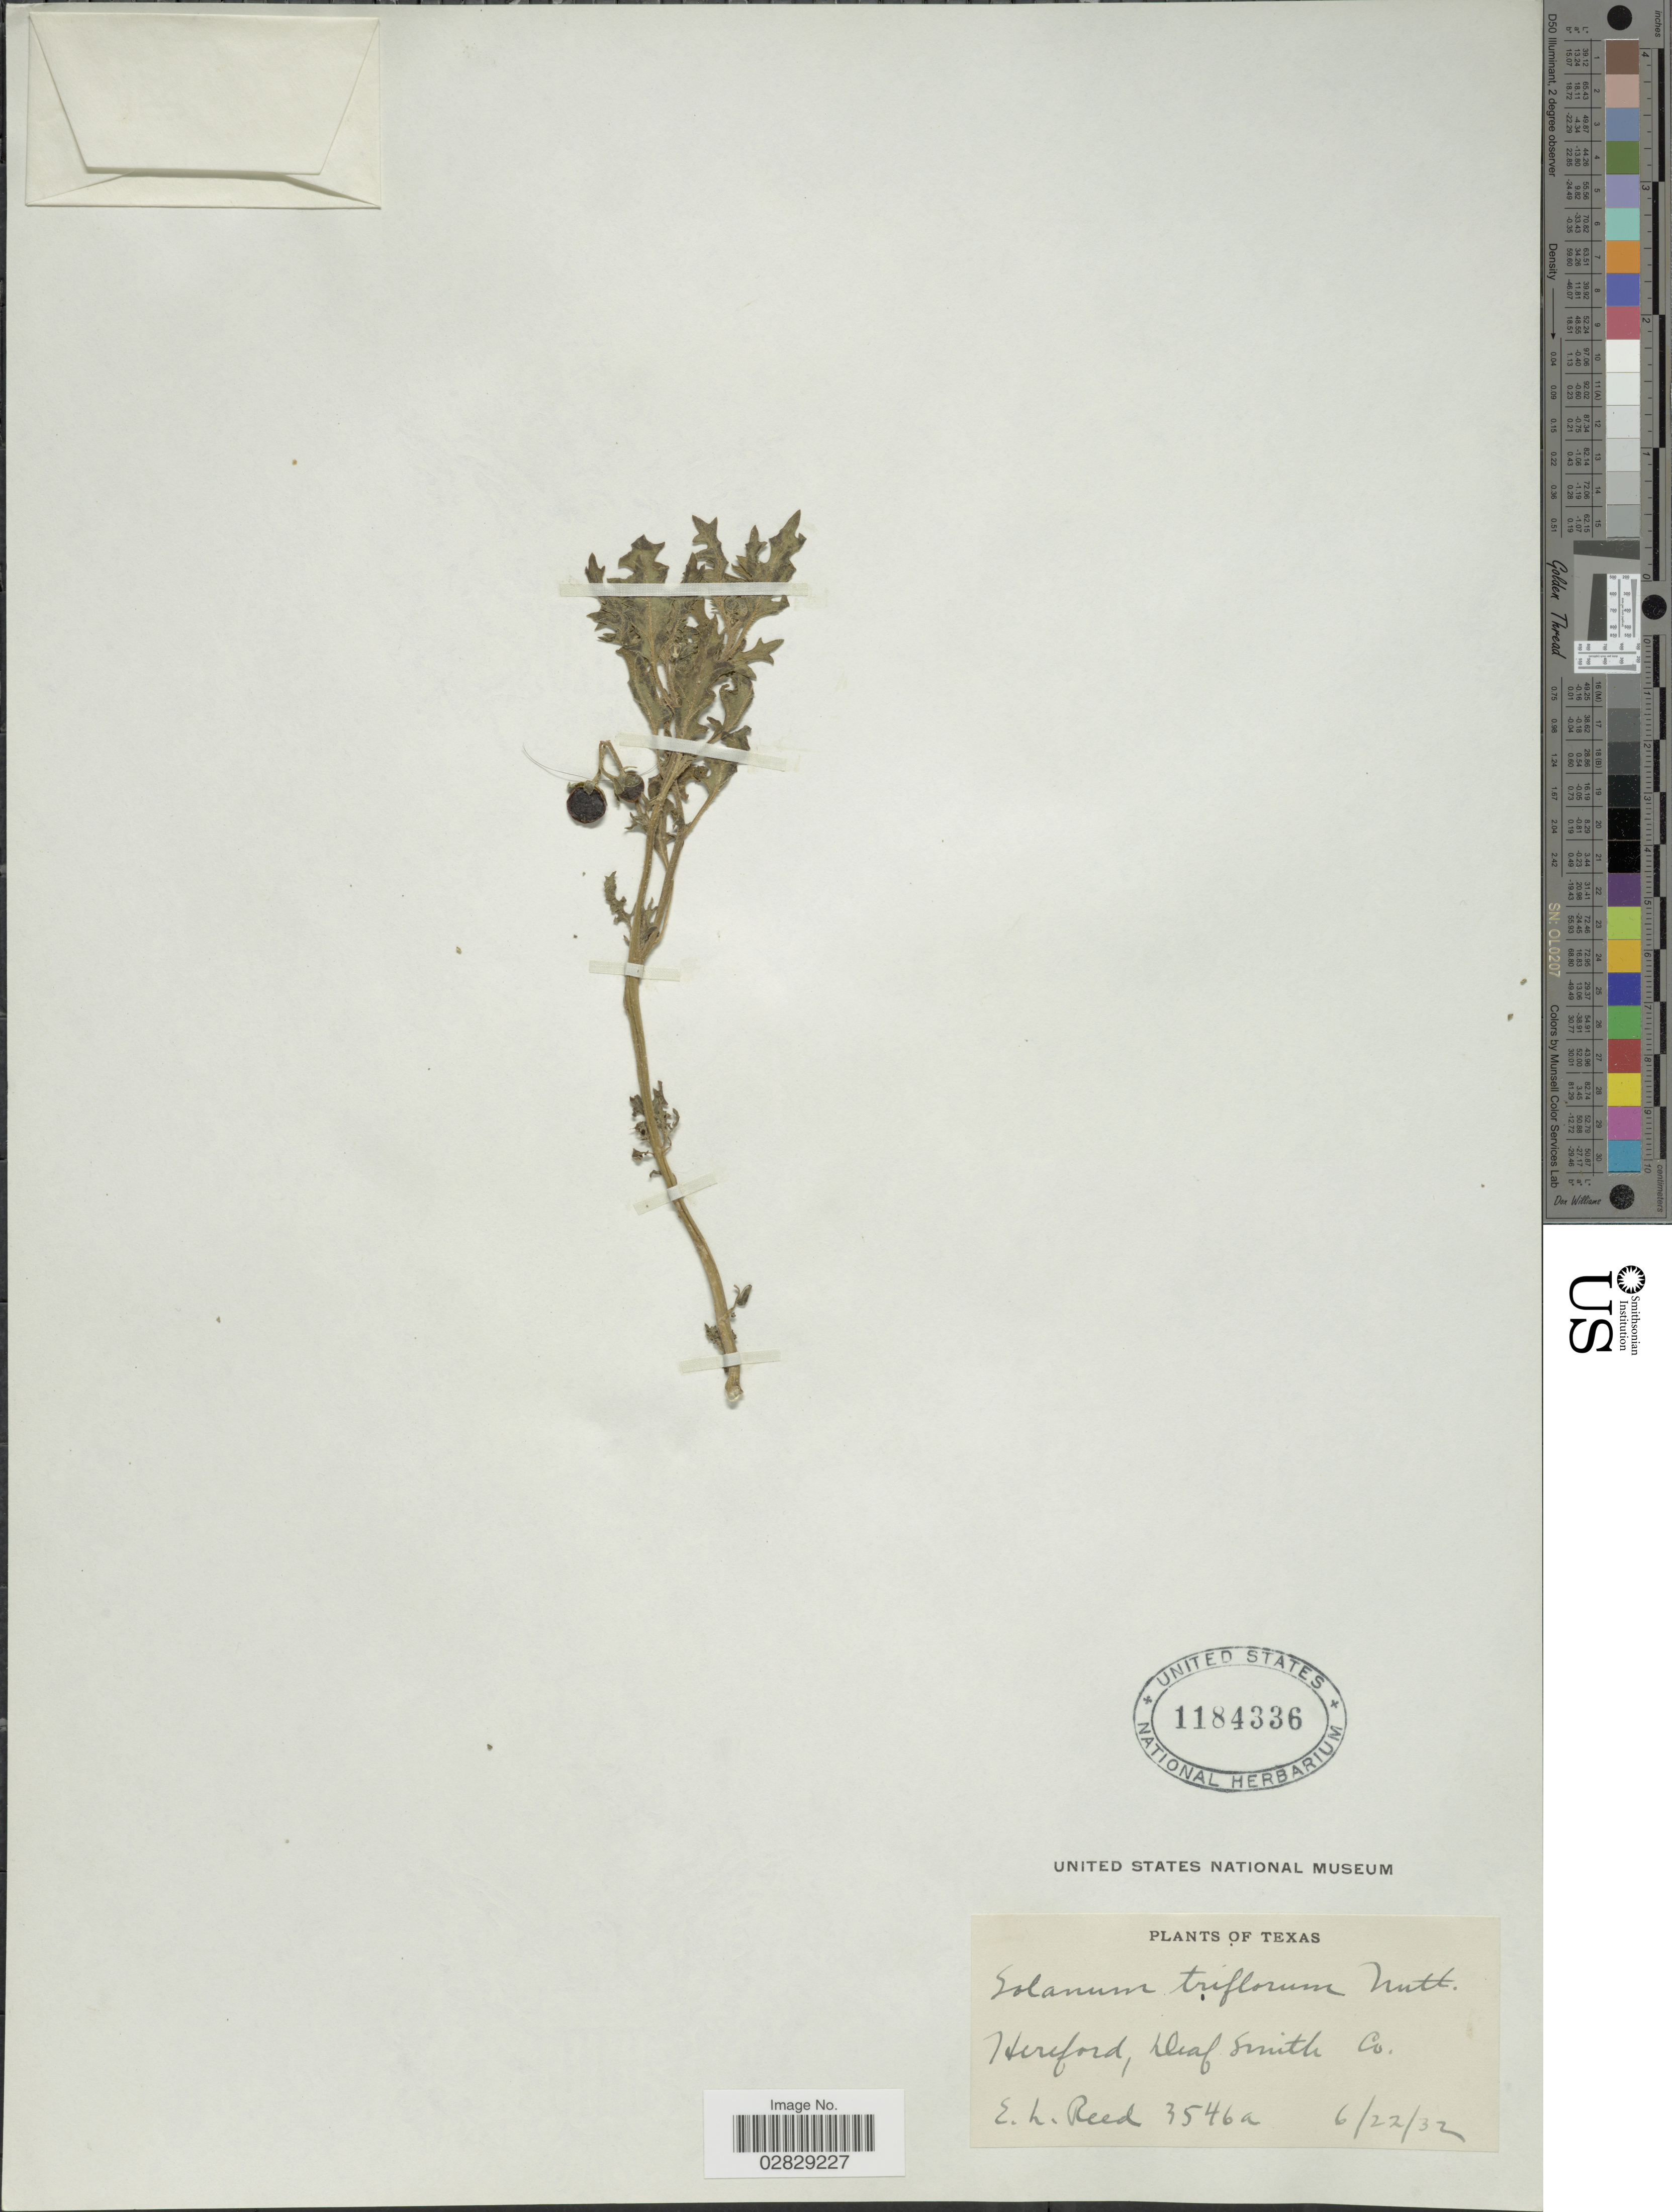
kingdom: Plantae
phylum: Tracheophyta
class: Magnoliopsida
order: Solanales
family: Solanaceae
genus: Solanum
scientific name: Solanum triflorum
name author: Nutt.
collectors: E. Reed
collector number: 3546a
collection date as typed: Transcribed d/m/y: 22/6/32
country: United States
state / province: Texas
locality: Hereford, Deaf Smith Co.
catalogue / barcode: US 1184336